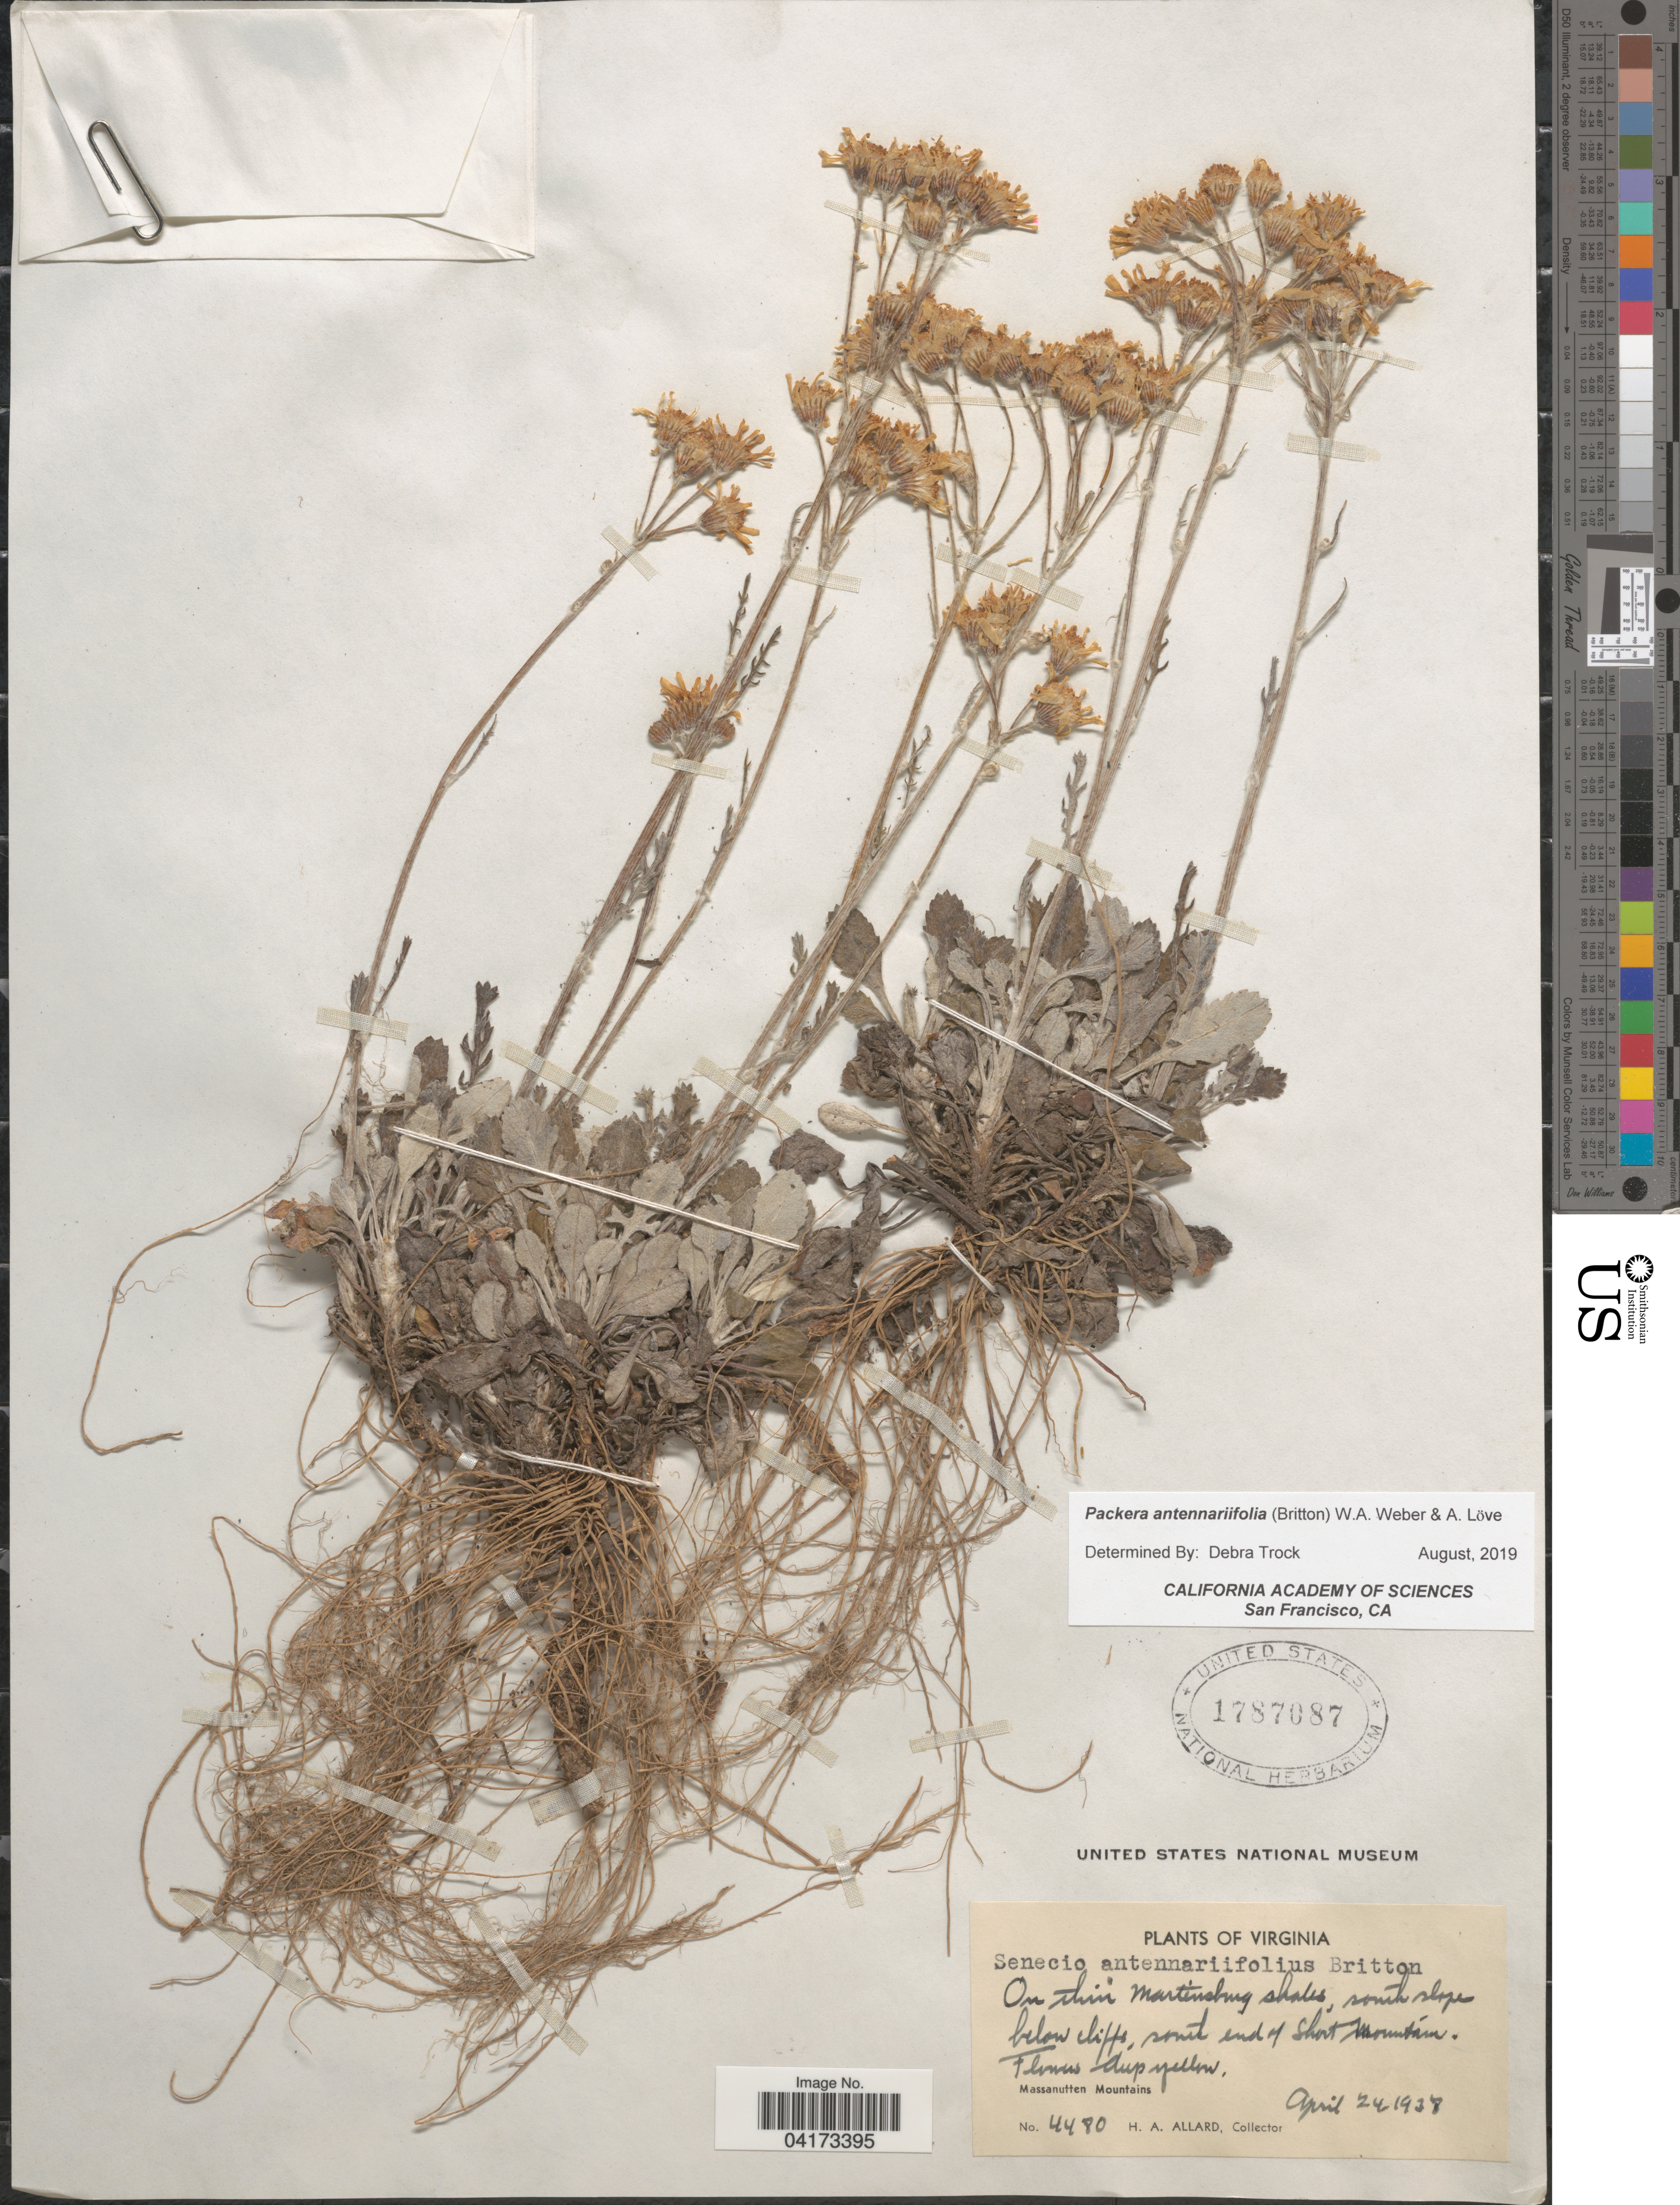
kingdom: Plantae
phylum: Tracheophyta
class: Magnoliopsida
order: Asterales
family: Asteraceae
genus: Packera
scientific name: Packera antennariifolia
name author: (Britton) W.A. Weber & Á. Löve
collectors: H. A. Allard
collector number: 4480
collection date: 1938-04-24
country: United States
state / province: Virginia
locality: On thin Martinsburg shales, south slope below cliffs, south end of Short Mountain. Massanutten Mountains.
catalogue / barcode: US 1787087